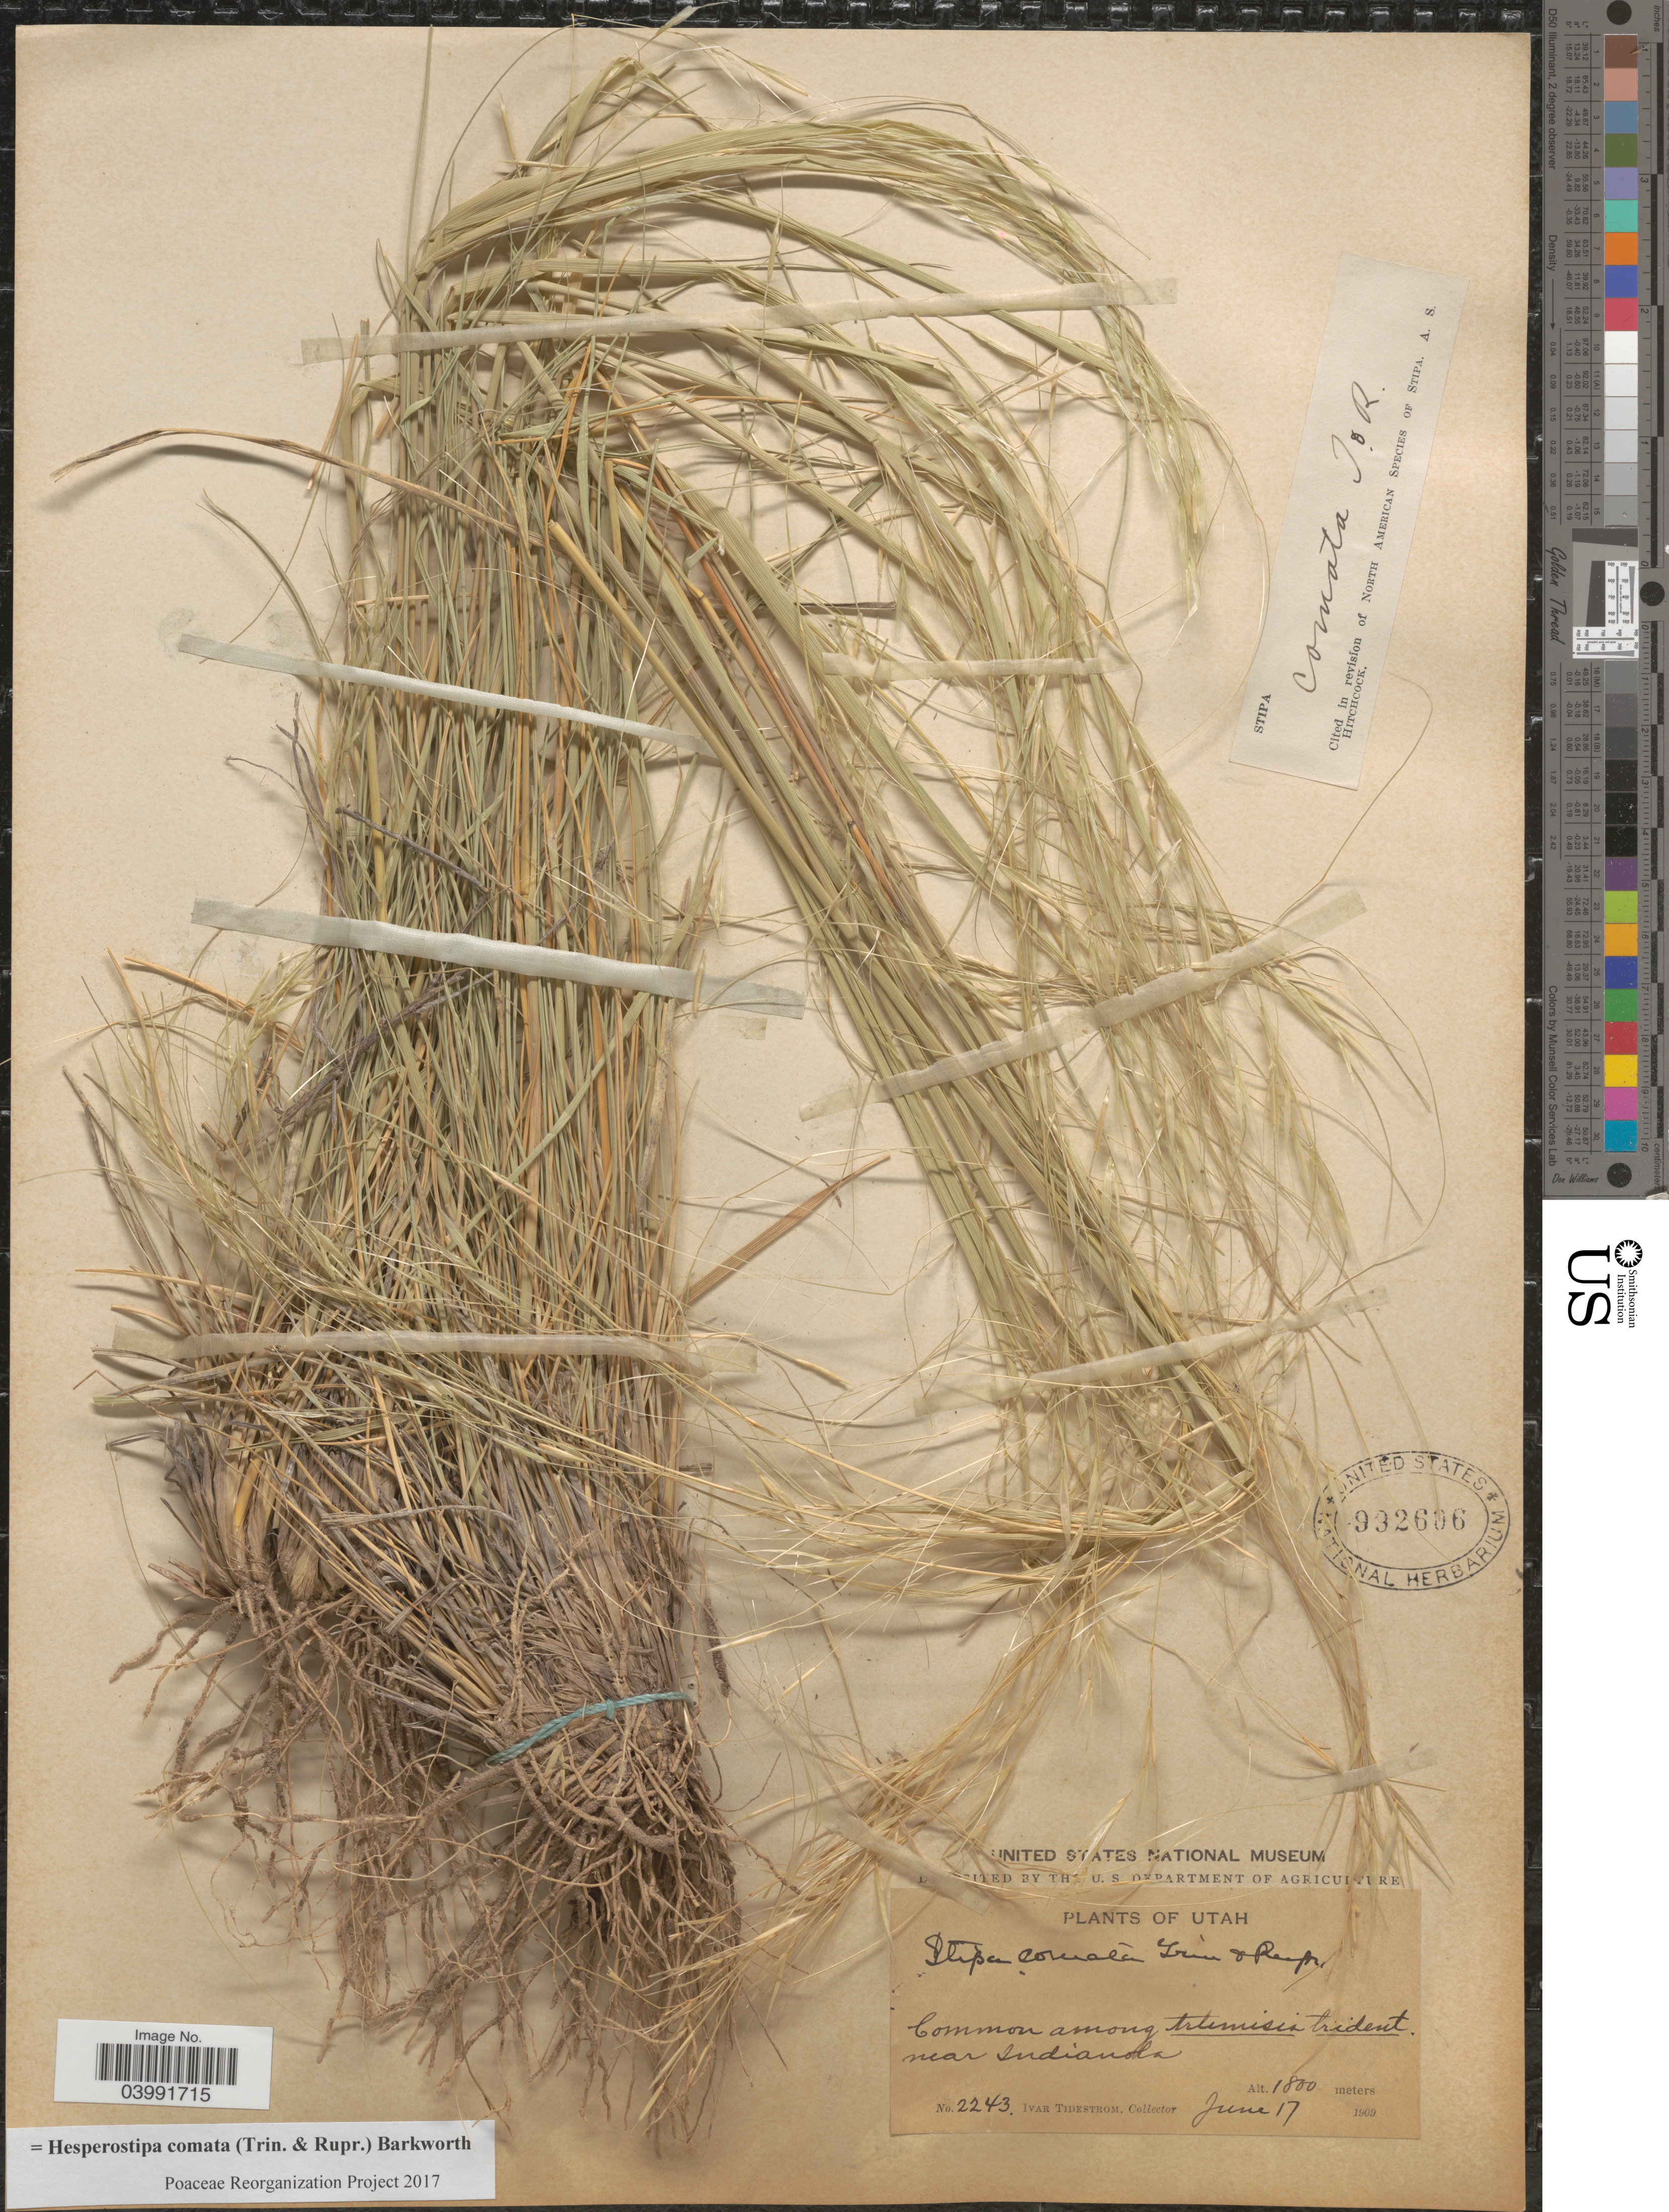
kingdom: Plantae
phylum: Tracheophyta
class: Liliopsida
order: Poales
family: Poaceae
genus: Hesperostipa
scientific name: Hesperostipa comata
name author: (Trin. & Rupr.) Barkworth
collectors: I. F. Tidestrom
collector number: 2243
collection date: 1909-06-17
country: United States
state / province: Utah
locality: Near Indianola.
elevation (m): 1800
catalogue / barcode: US 992606